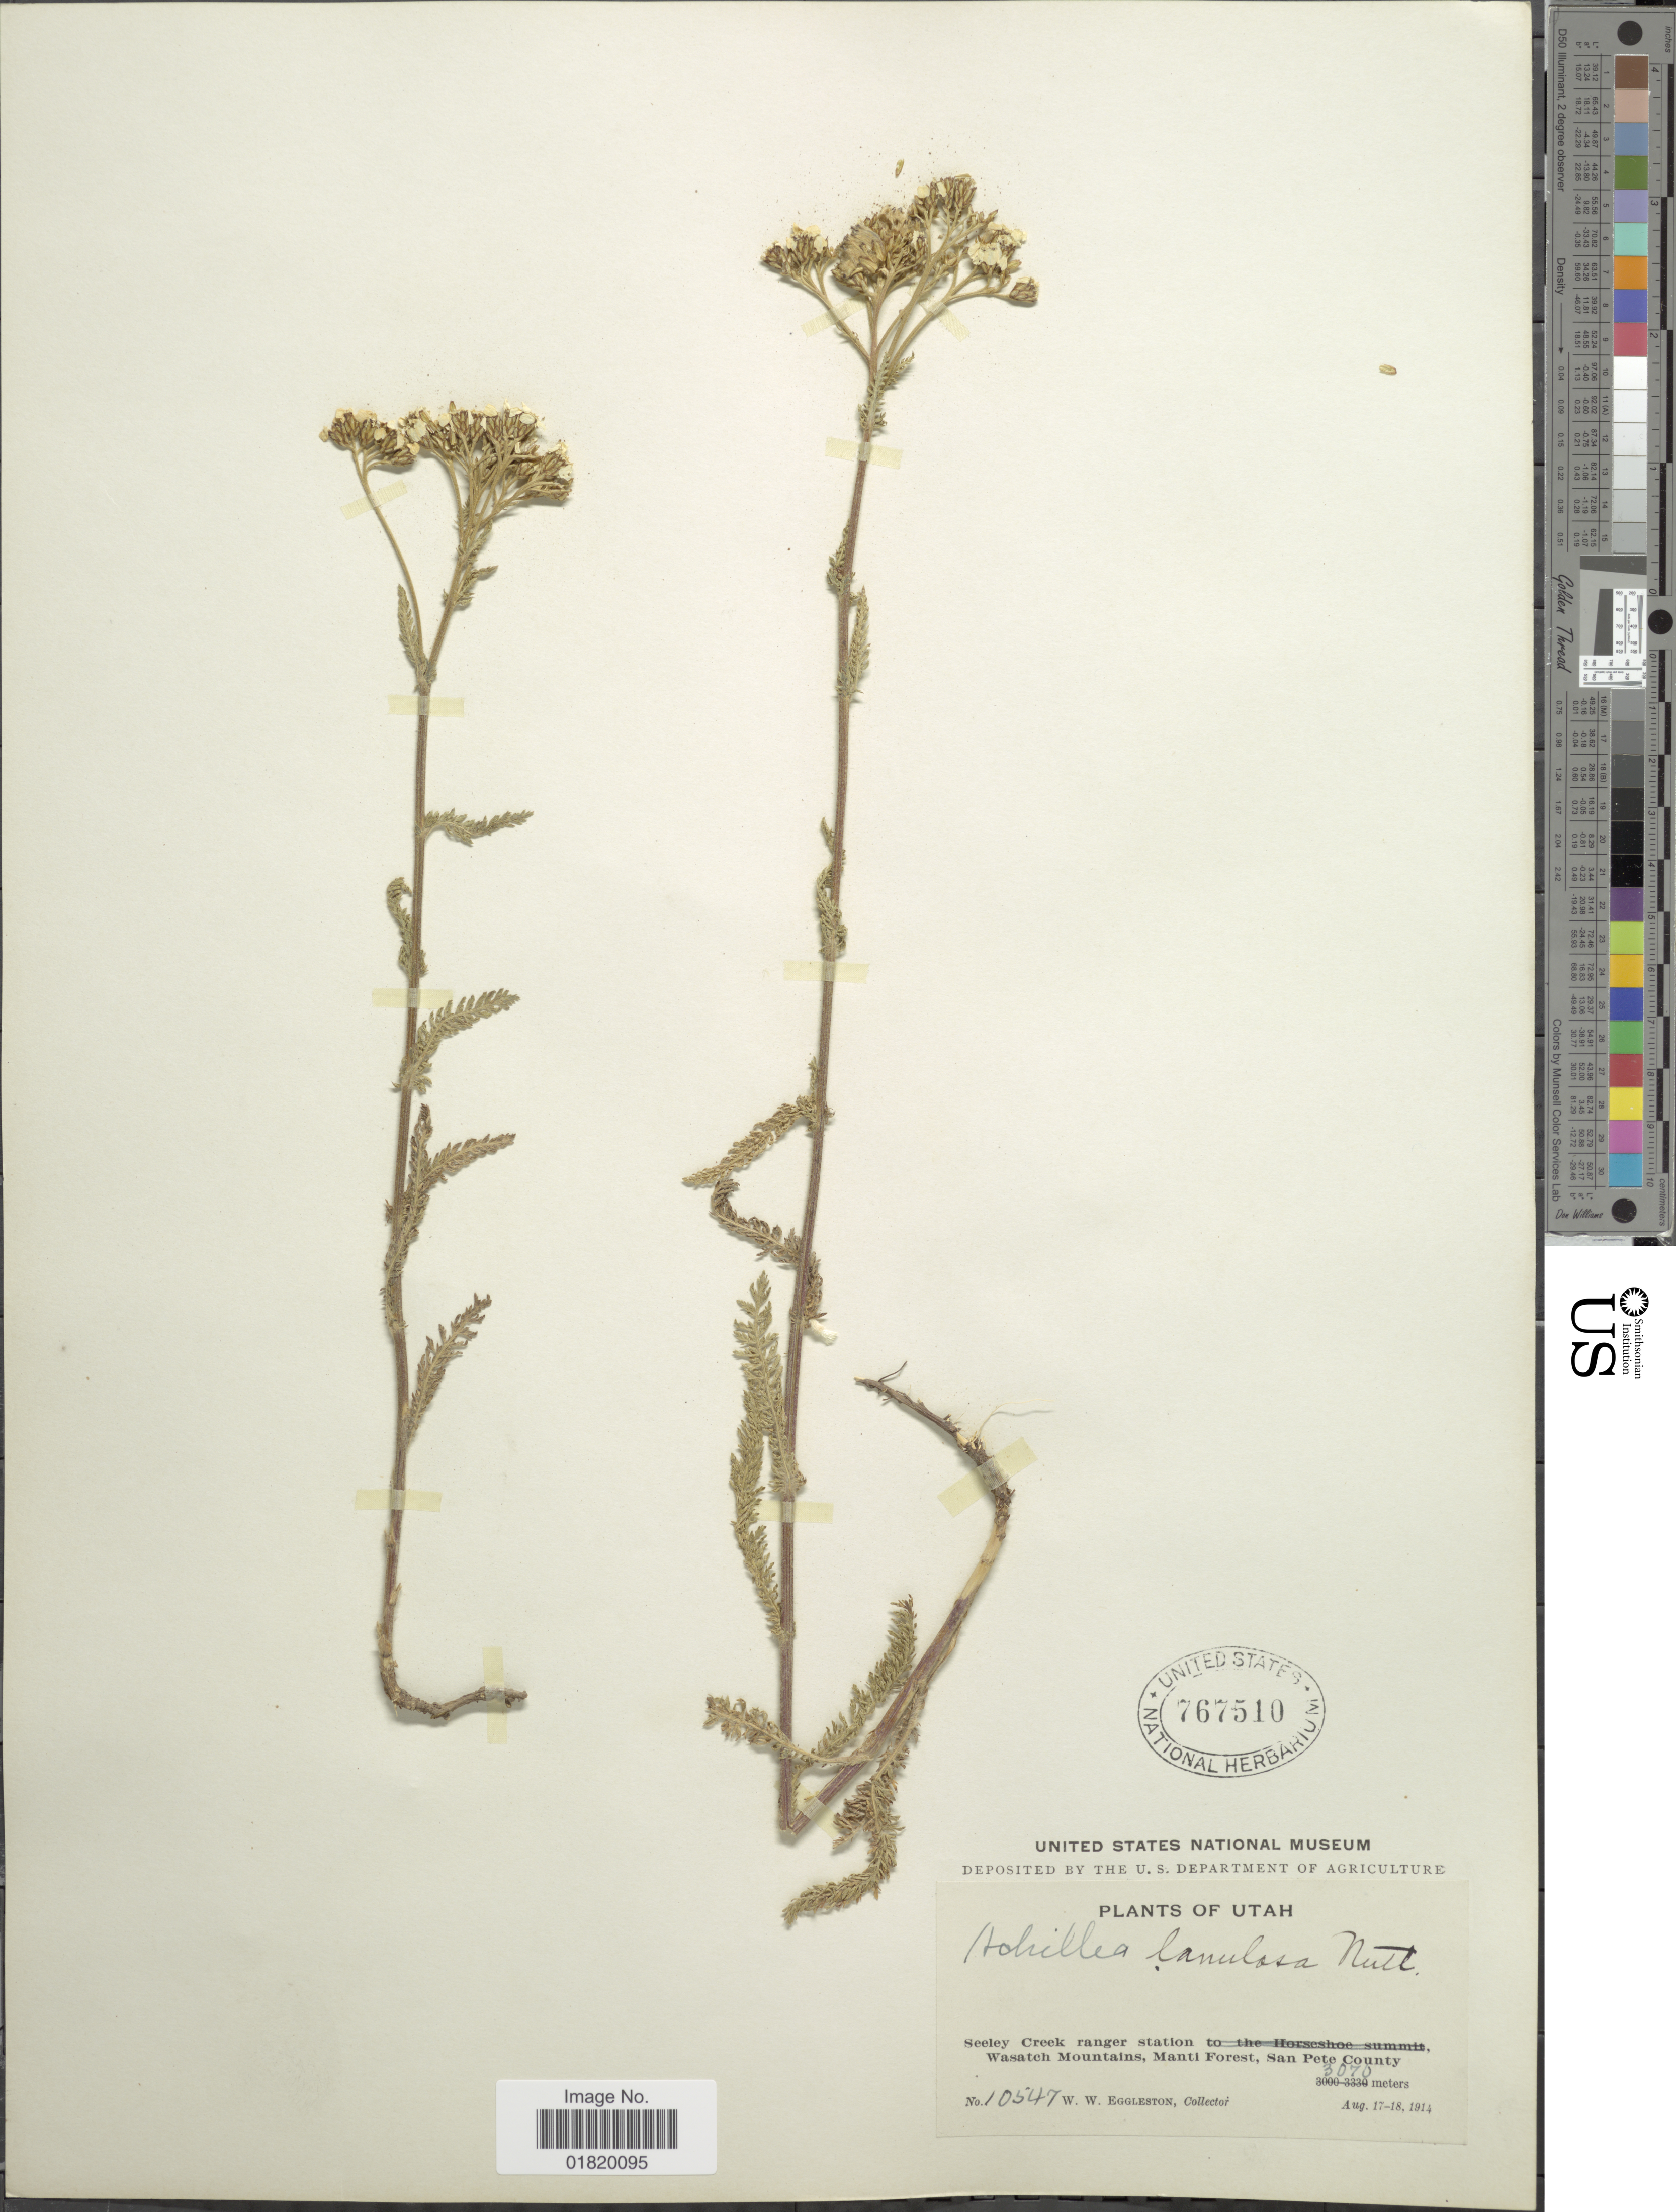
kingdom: Plantae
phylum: Tracheophyta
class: Magnoliopsida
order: Asterales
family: Asteraceae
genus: Achillea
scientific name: Achillea lanulosa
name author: Nutt.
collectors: W. W. Eggleston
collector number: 10547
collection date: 1914-08-17/1914-08-18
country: United States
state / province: Utah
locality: Seeley Creek ranger station, Wasatch Mountains, Manti Forest, San Pete County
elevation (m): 3070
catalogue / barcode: US 767510